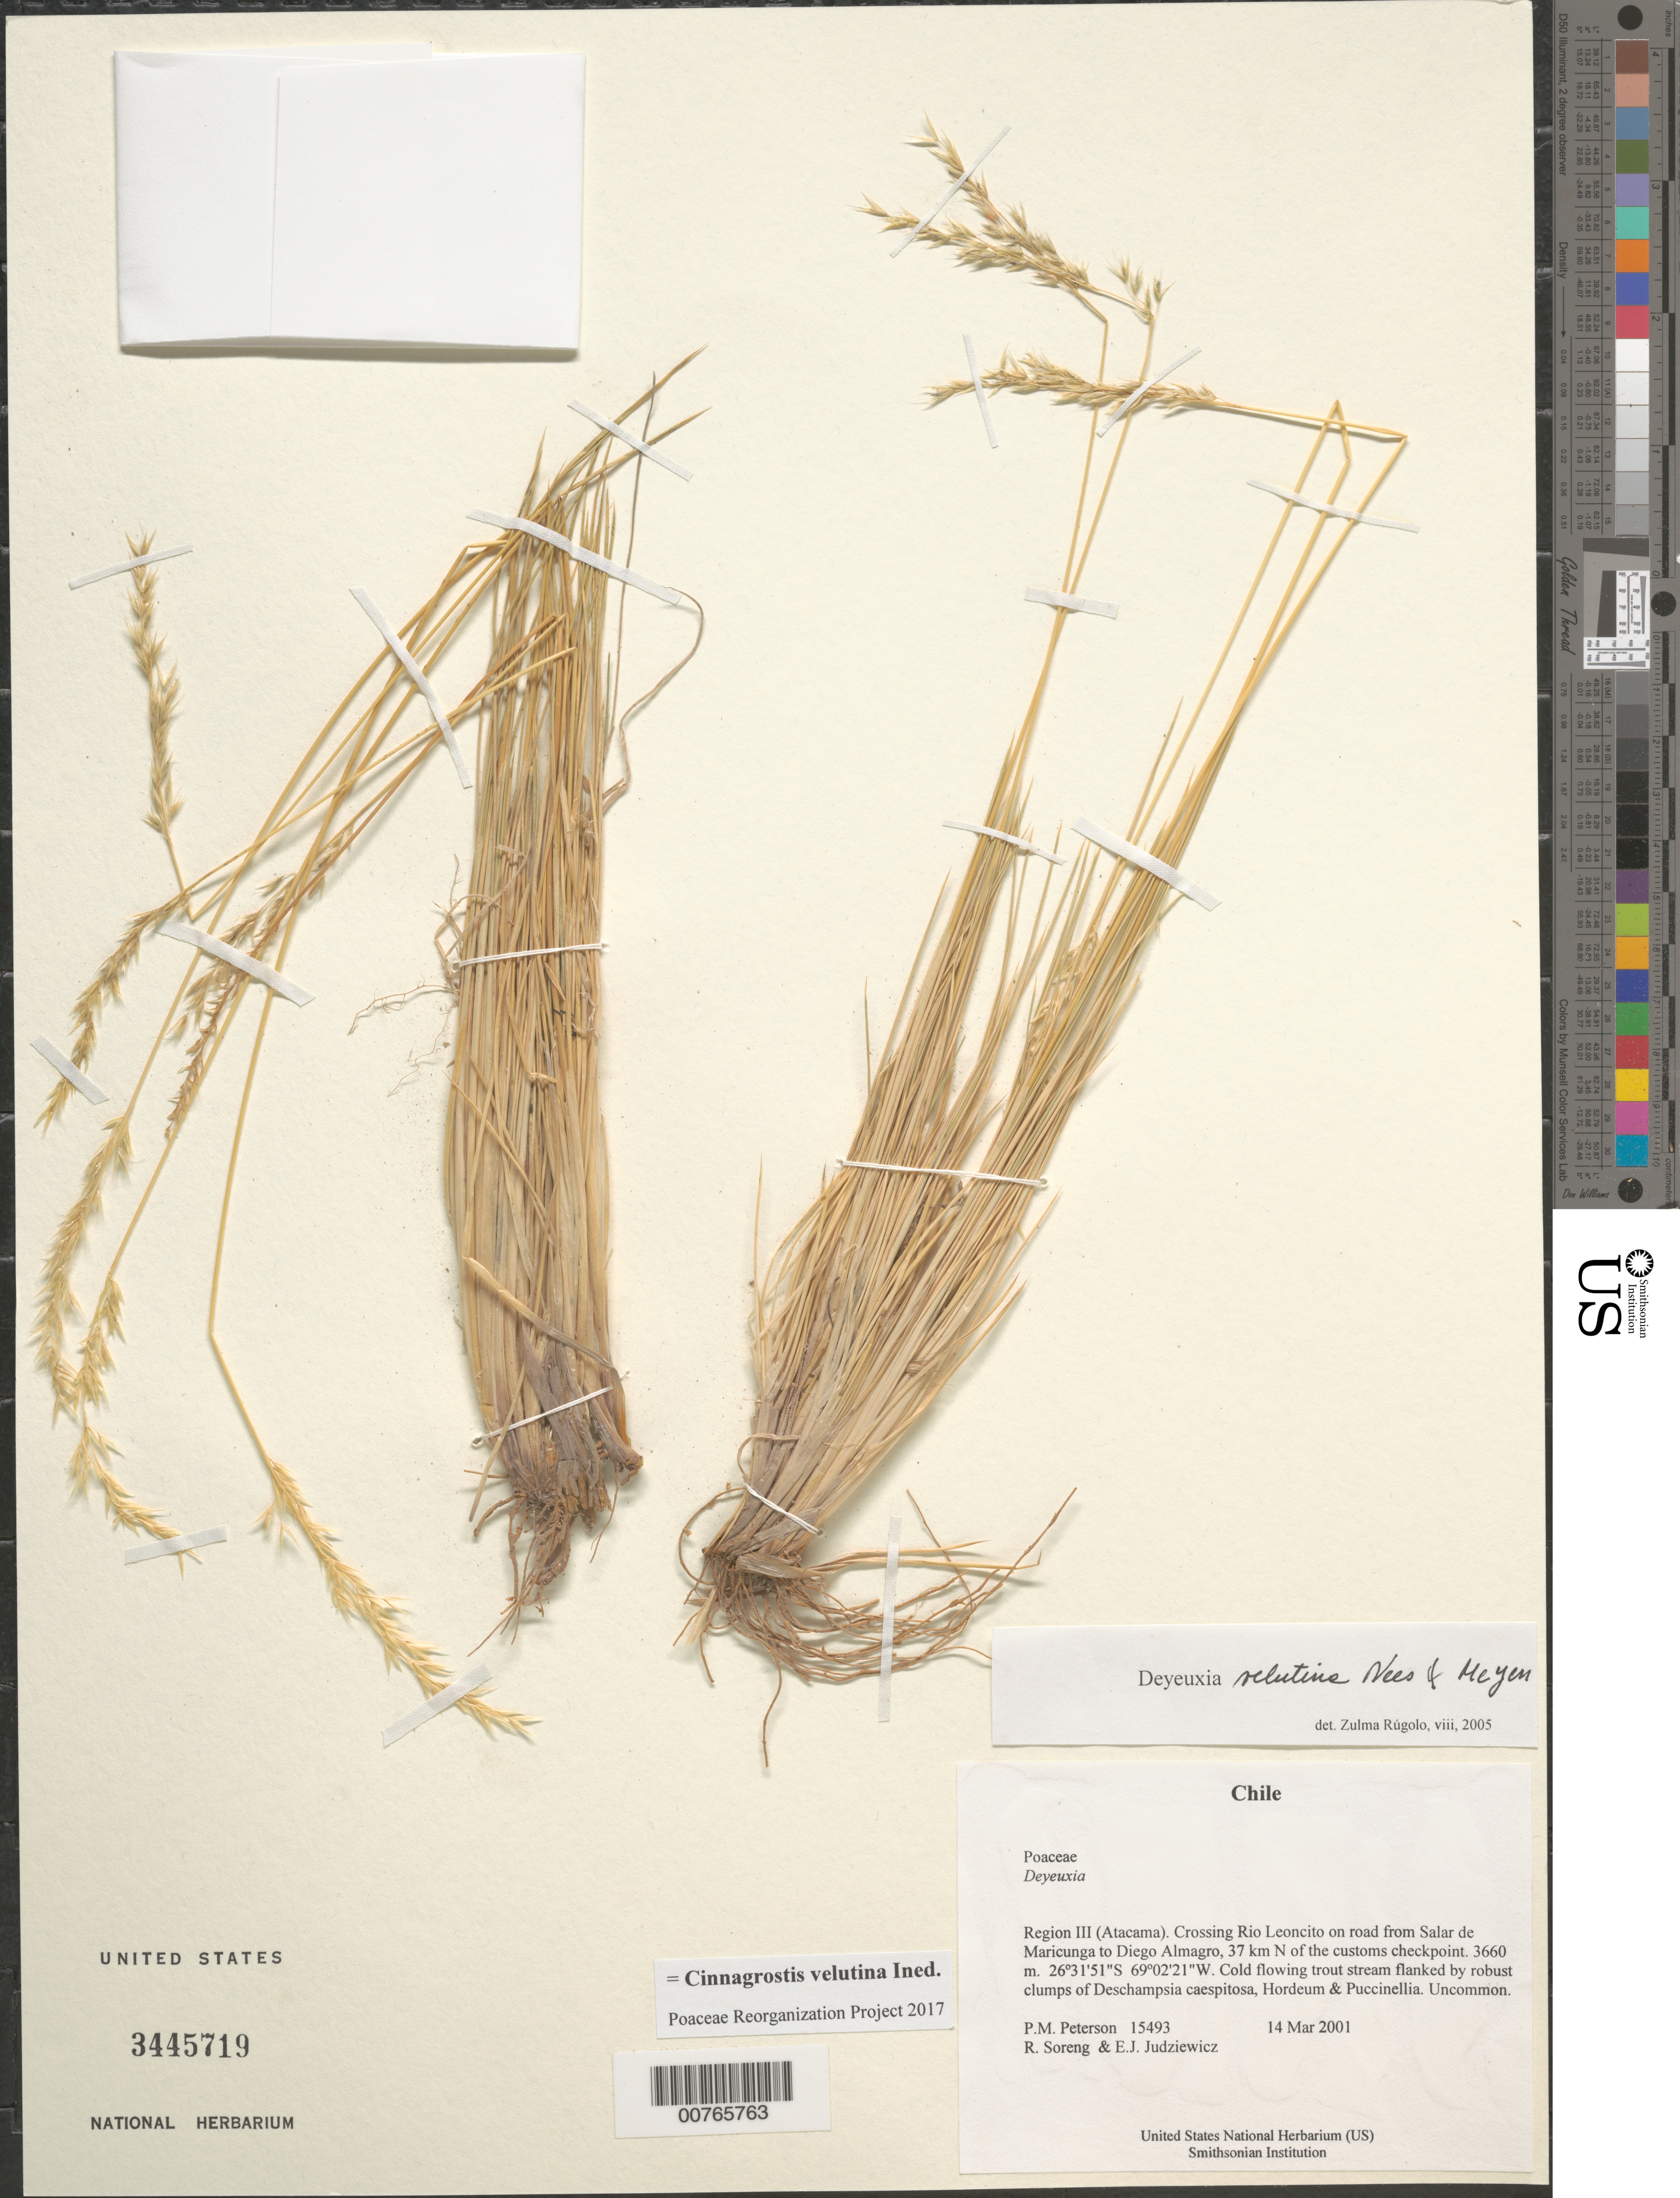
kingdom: Plantae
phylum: Tracheophyta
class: Liliopsida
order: Poales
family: Poaceae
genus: Cinnagrostis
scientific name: Cinnagrostis velutina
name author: (Nees & Meyen) P.M. Peterson et al.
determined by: Poaceae Reorganization Project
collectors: P. M. Peterson, R. J. Soreng & E. J. Judziewicz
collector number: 15493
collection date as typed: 14 Mar 2001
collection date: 2001-03-14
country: Chile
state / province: Atacama (III)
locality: Crossing Rio Leoncito on road from Salar de Maricunga to Diego Almagro, 37 km N of the customs checkpoint.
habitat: Cold flowing trout stream flanked by robust clumps of Deschampsia caespitosa, Hordeum & Puccinellia.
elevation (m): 3660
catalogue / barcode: US 3445719